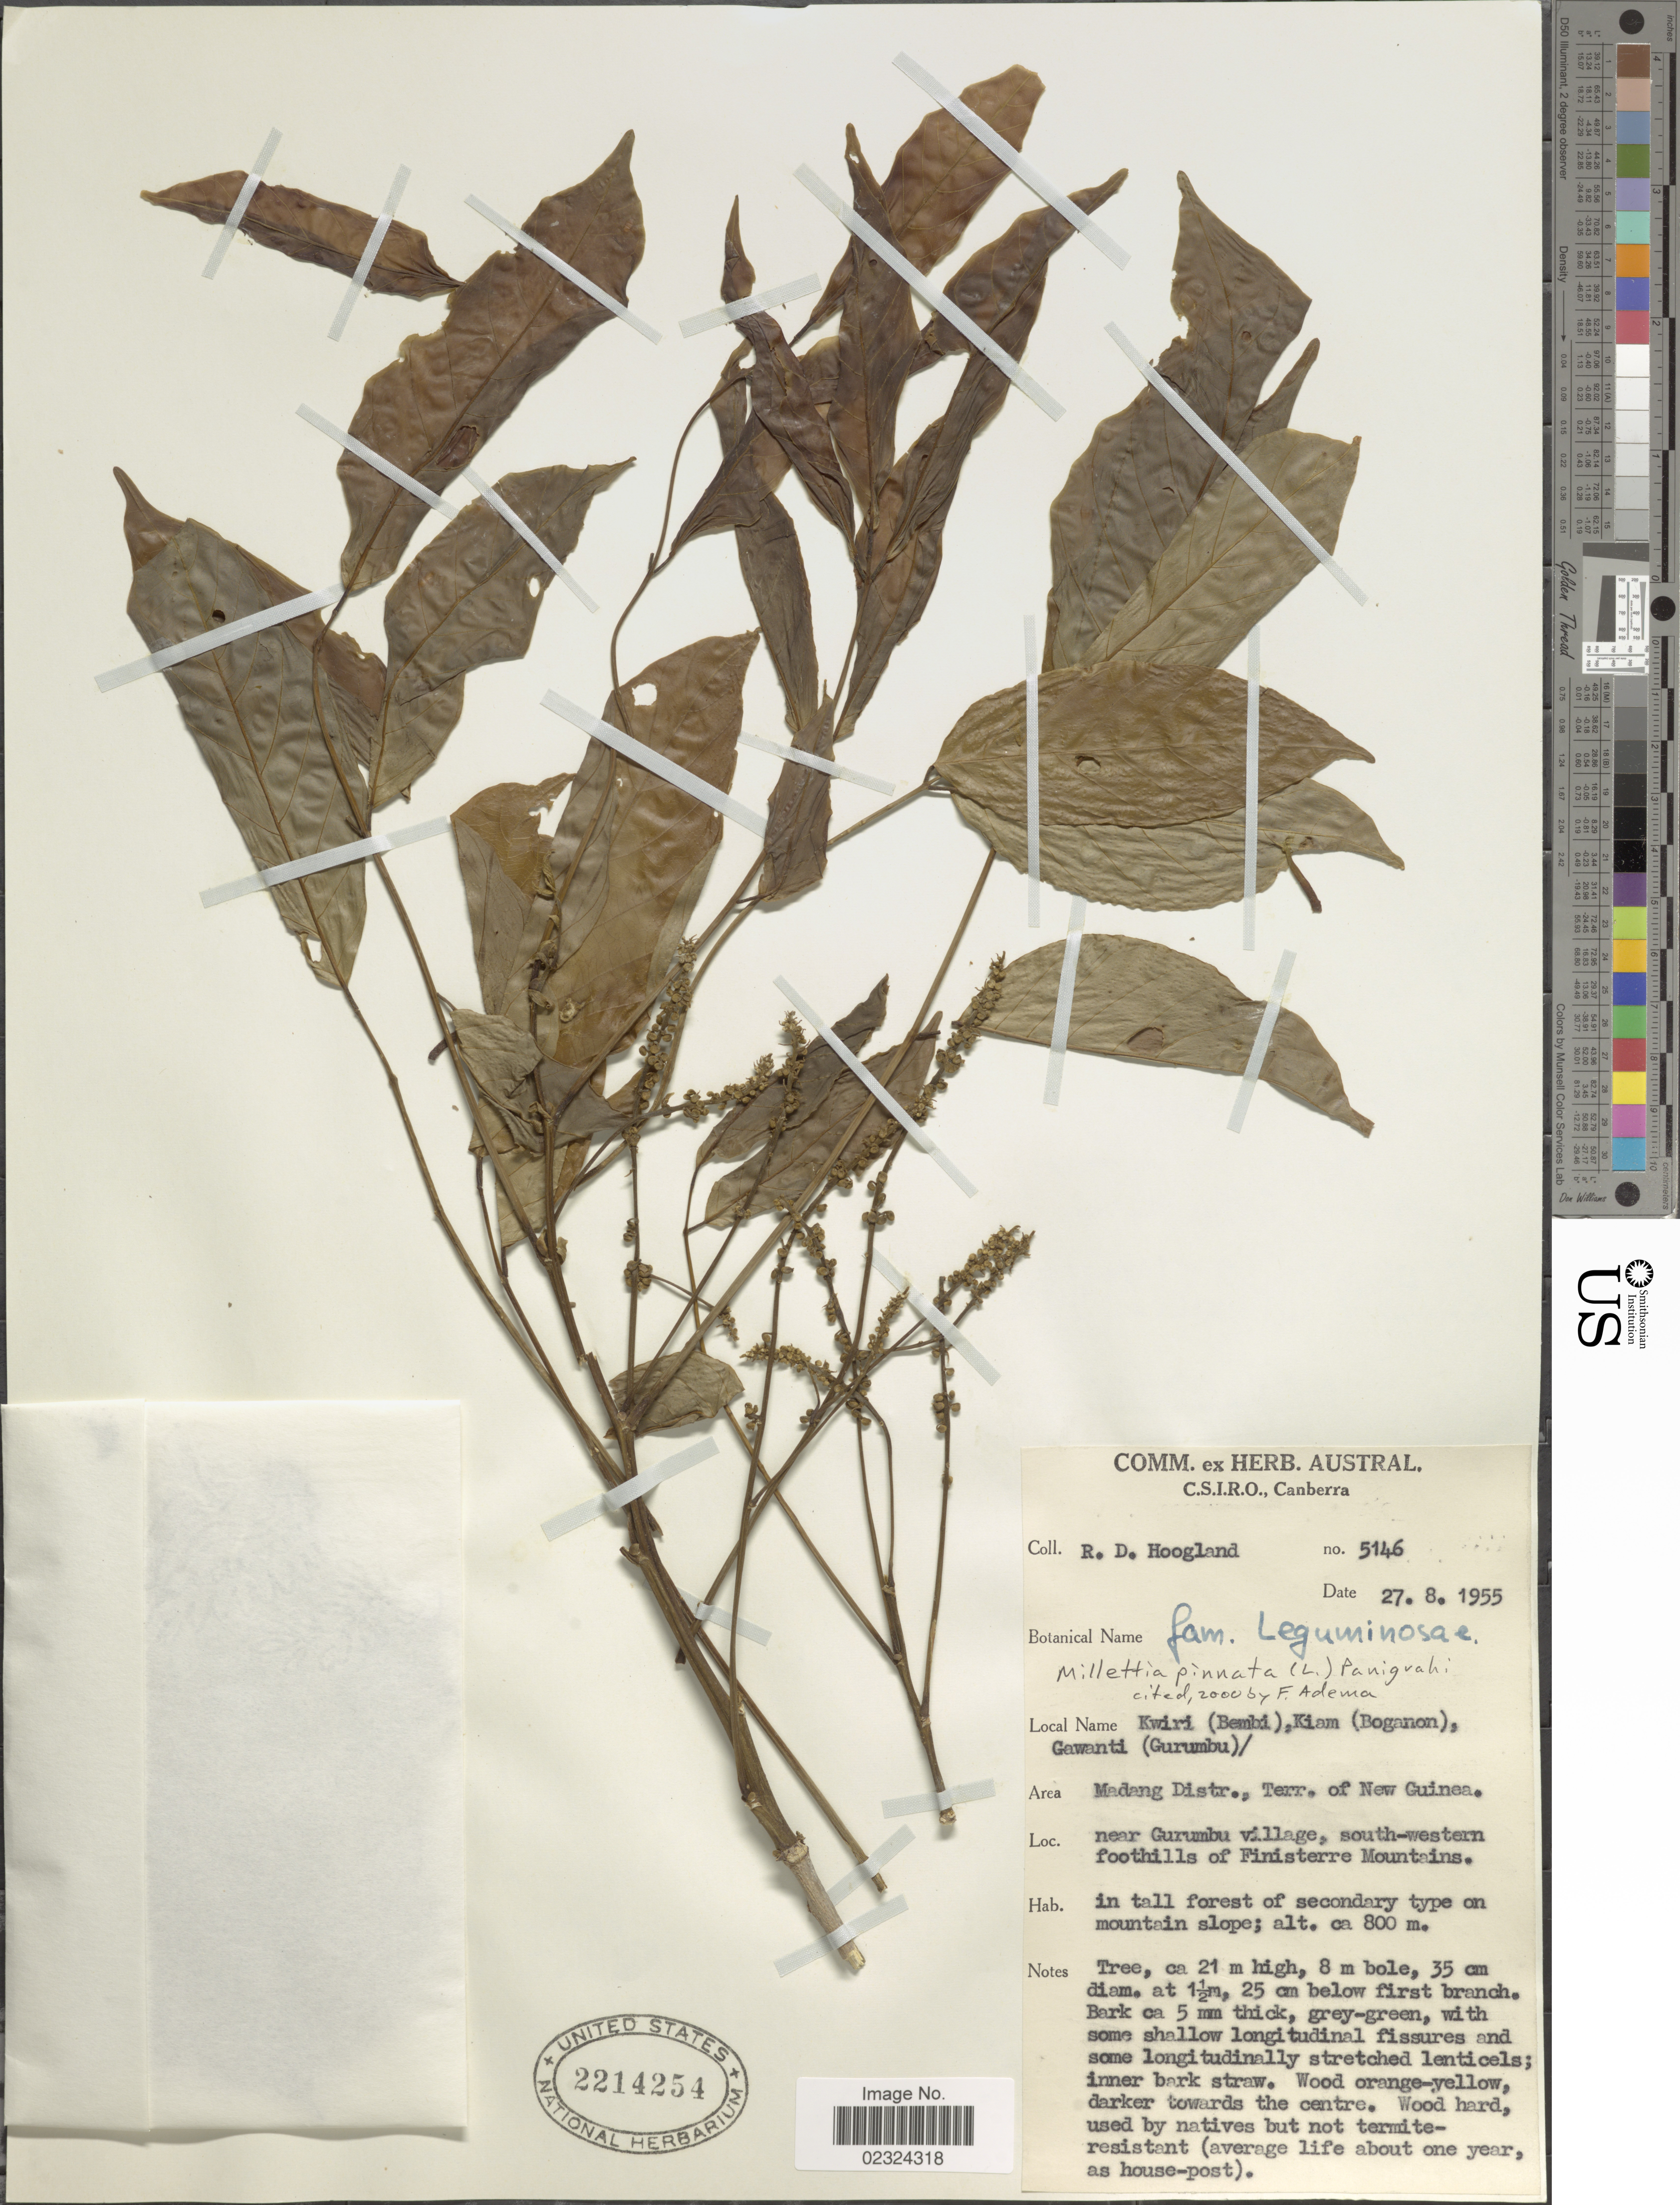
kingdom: Plantae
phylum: Tracheophyta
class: Magnoliopsida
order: Fabales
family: Fabaceae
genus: Millettia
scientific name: Millettia pinnata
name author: (L.) Panigrahi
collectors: R. D. Hoogland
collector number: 5146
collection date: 1955-08-27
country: Papua New Guinea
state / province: Madang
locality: New Guinea. Near Gurumbu village, south-western foothills of Finisterre Mountains.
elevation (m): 800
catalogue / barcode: US 2214254